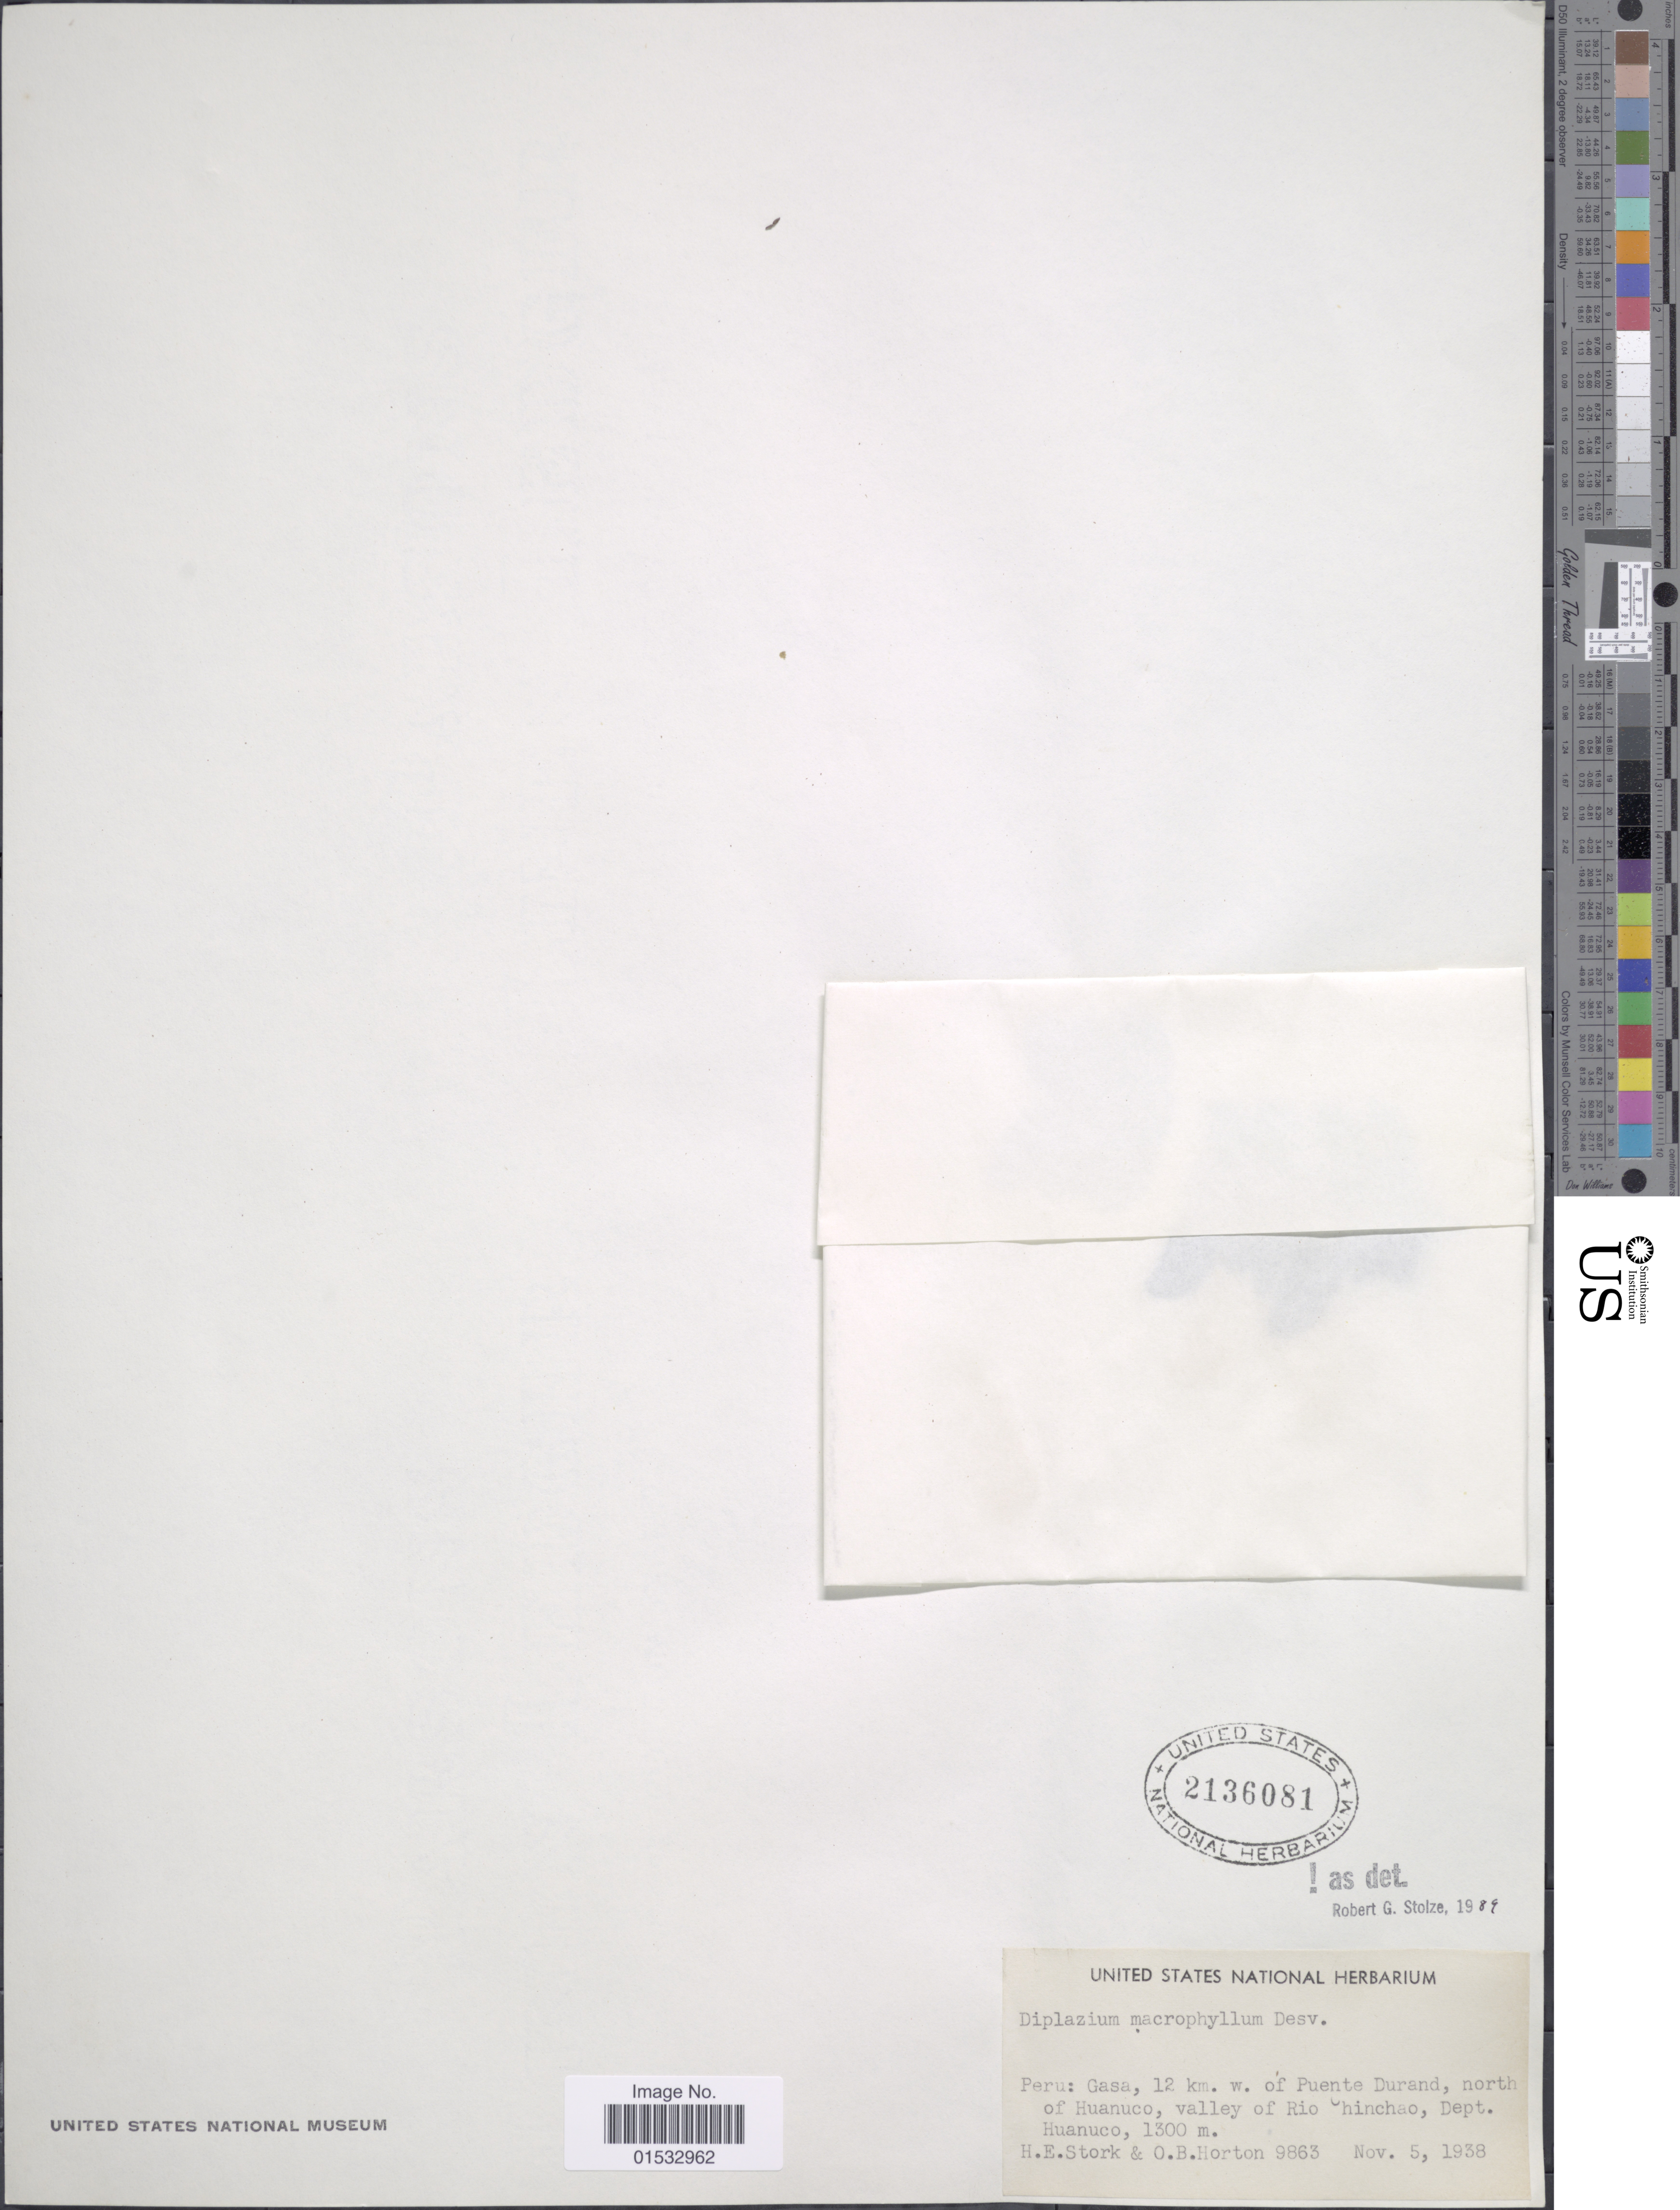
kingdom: Plantae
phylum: Tracheophyta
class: Polypodiopsida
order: Polypodiales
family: Athyriaceae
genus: Diplazium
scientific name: Diplazium macrophyllum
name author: Desv.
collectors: H. E. Stork & O. B. Horton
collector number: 9863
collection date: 1938-11-05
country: Peru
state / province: Huánuco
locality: Gasa, 12 km. w. of Puente Durand, north of Huanuco, valley of Rio Chinchao, Dept. Huanuco.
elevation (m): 1300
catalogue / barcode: US 2136081